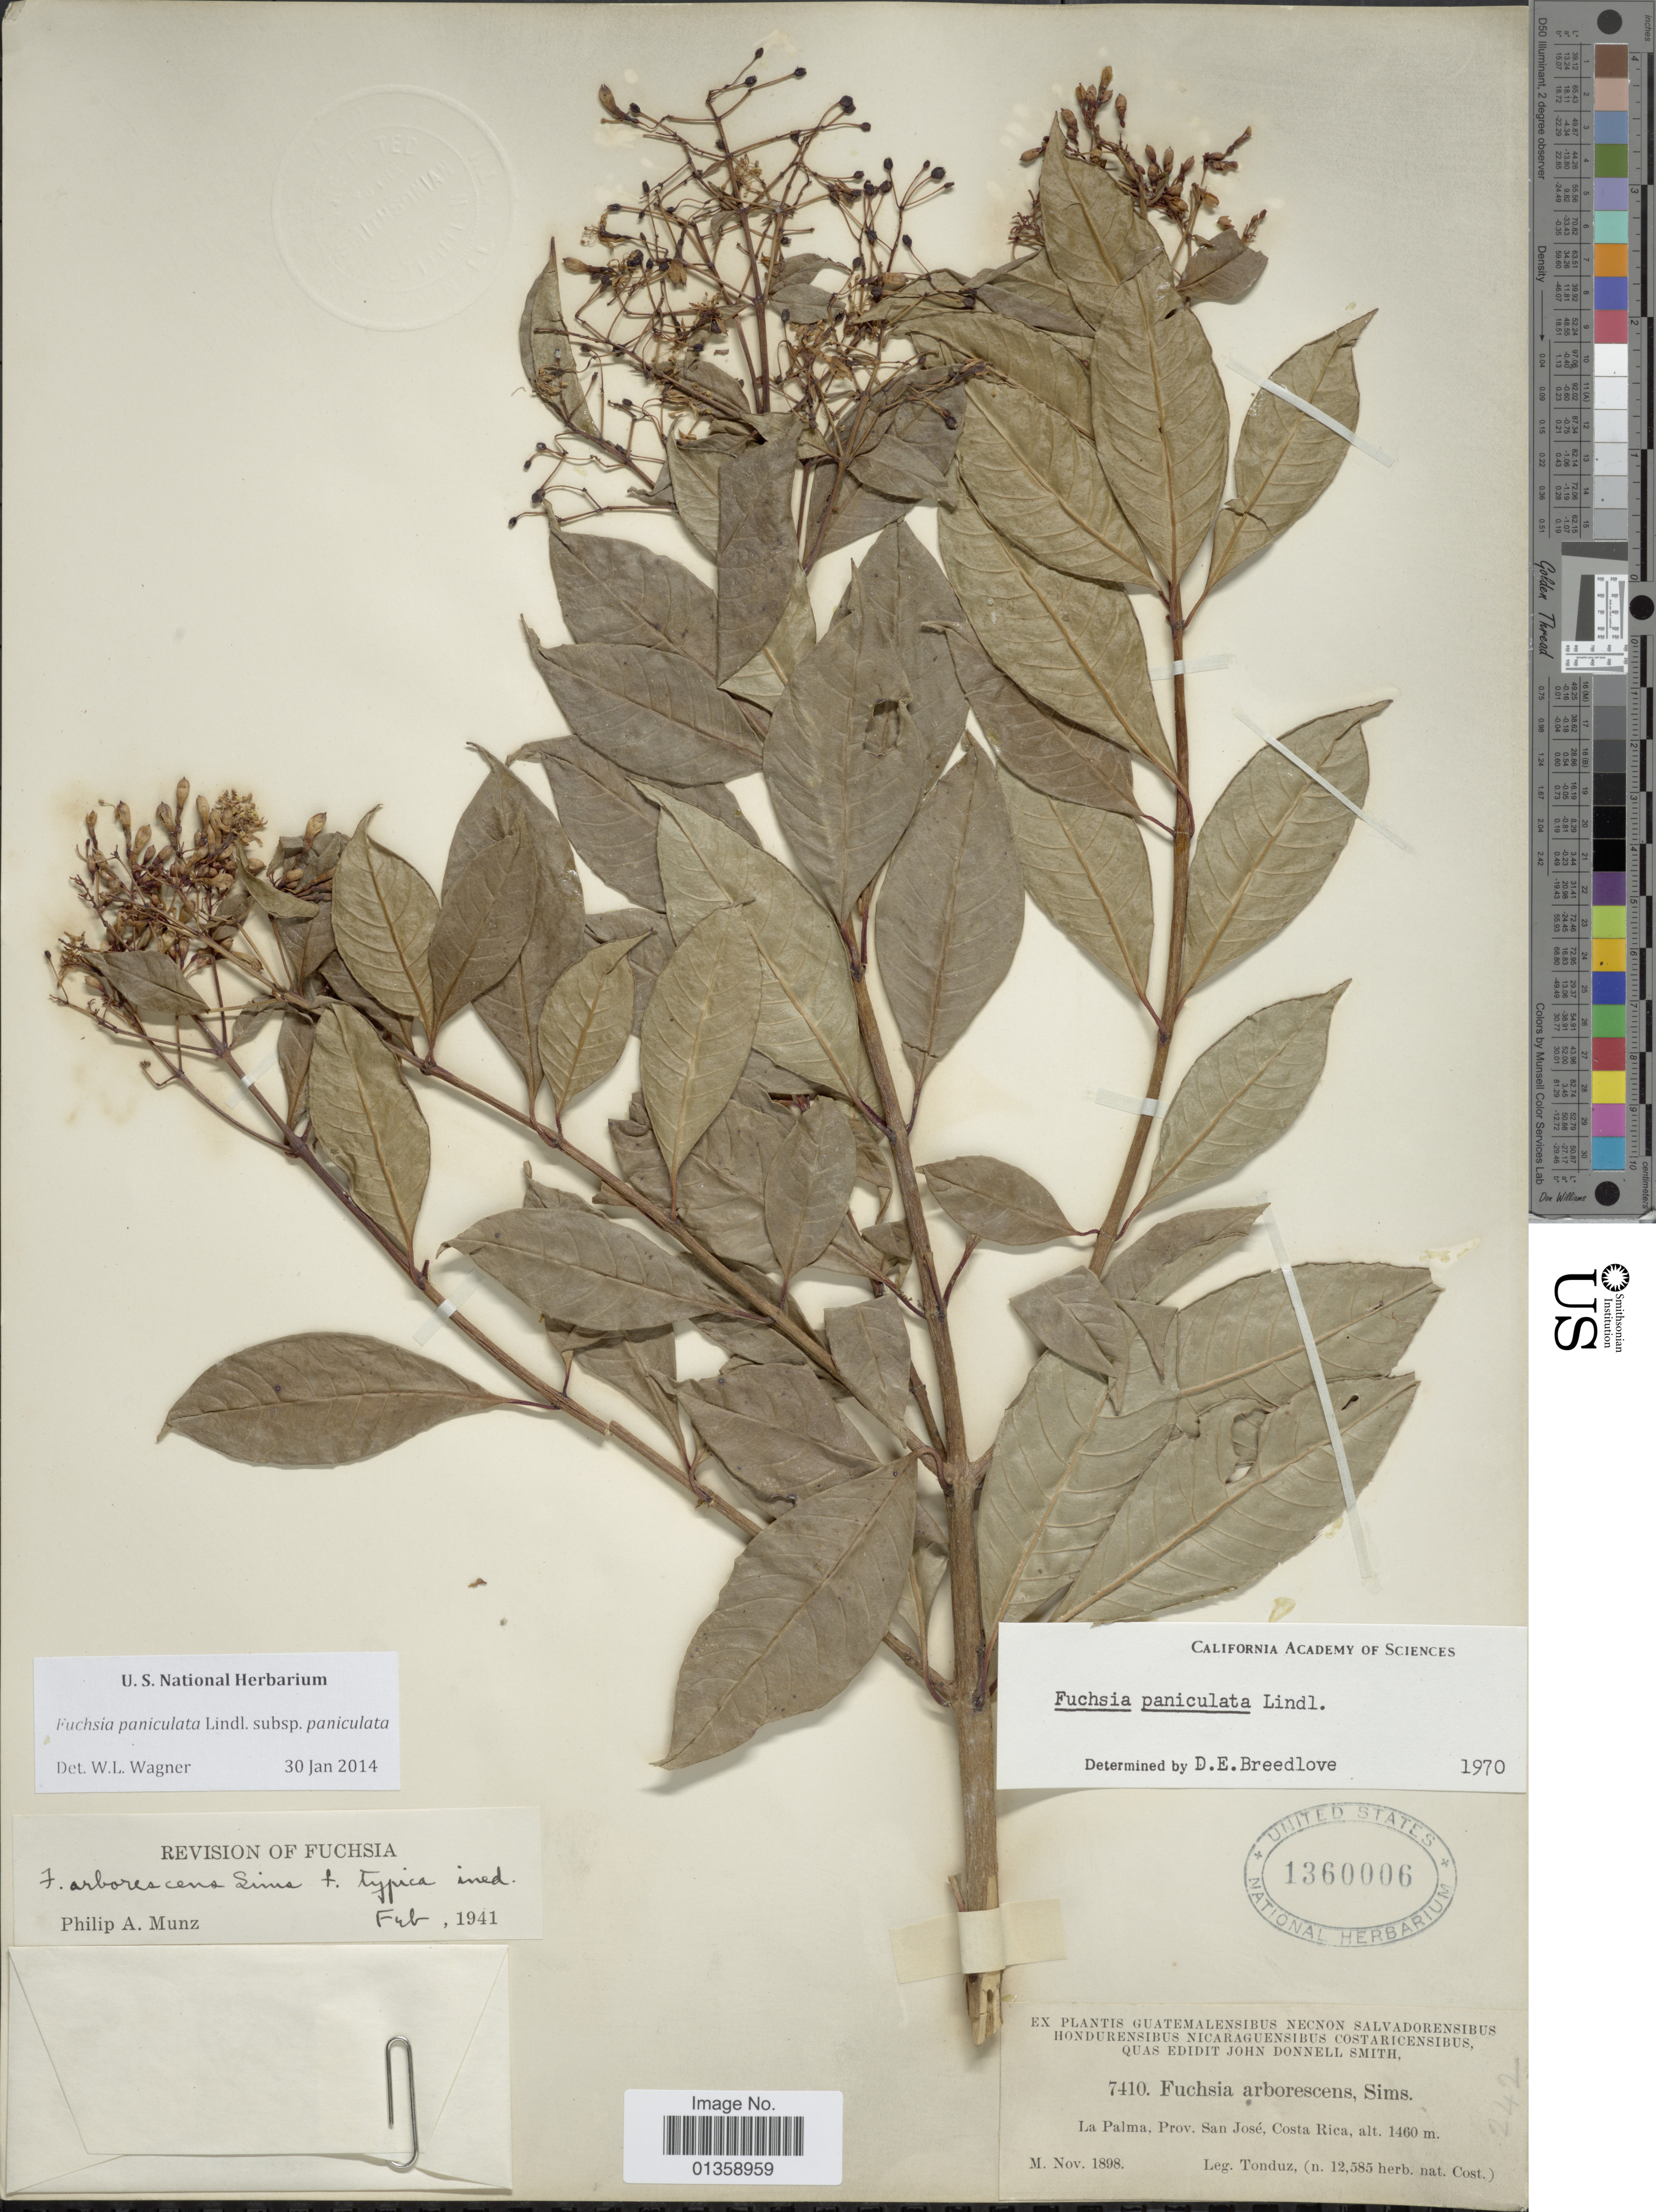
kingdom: Plantae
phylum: Tracheophyta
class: Magnoliopsida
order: Myrtales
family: Onagraceae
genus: Fuchsia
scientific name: Fuchsia paniculata subsp. paniculata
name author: Lindl.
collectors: A. Tonduz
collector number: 7410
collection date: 1898-11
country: Costa Rica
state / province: San José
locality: La Palma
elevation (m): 1460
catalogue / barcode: US 1360006